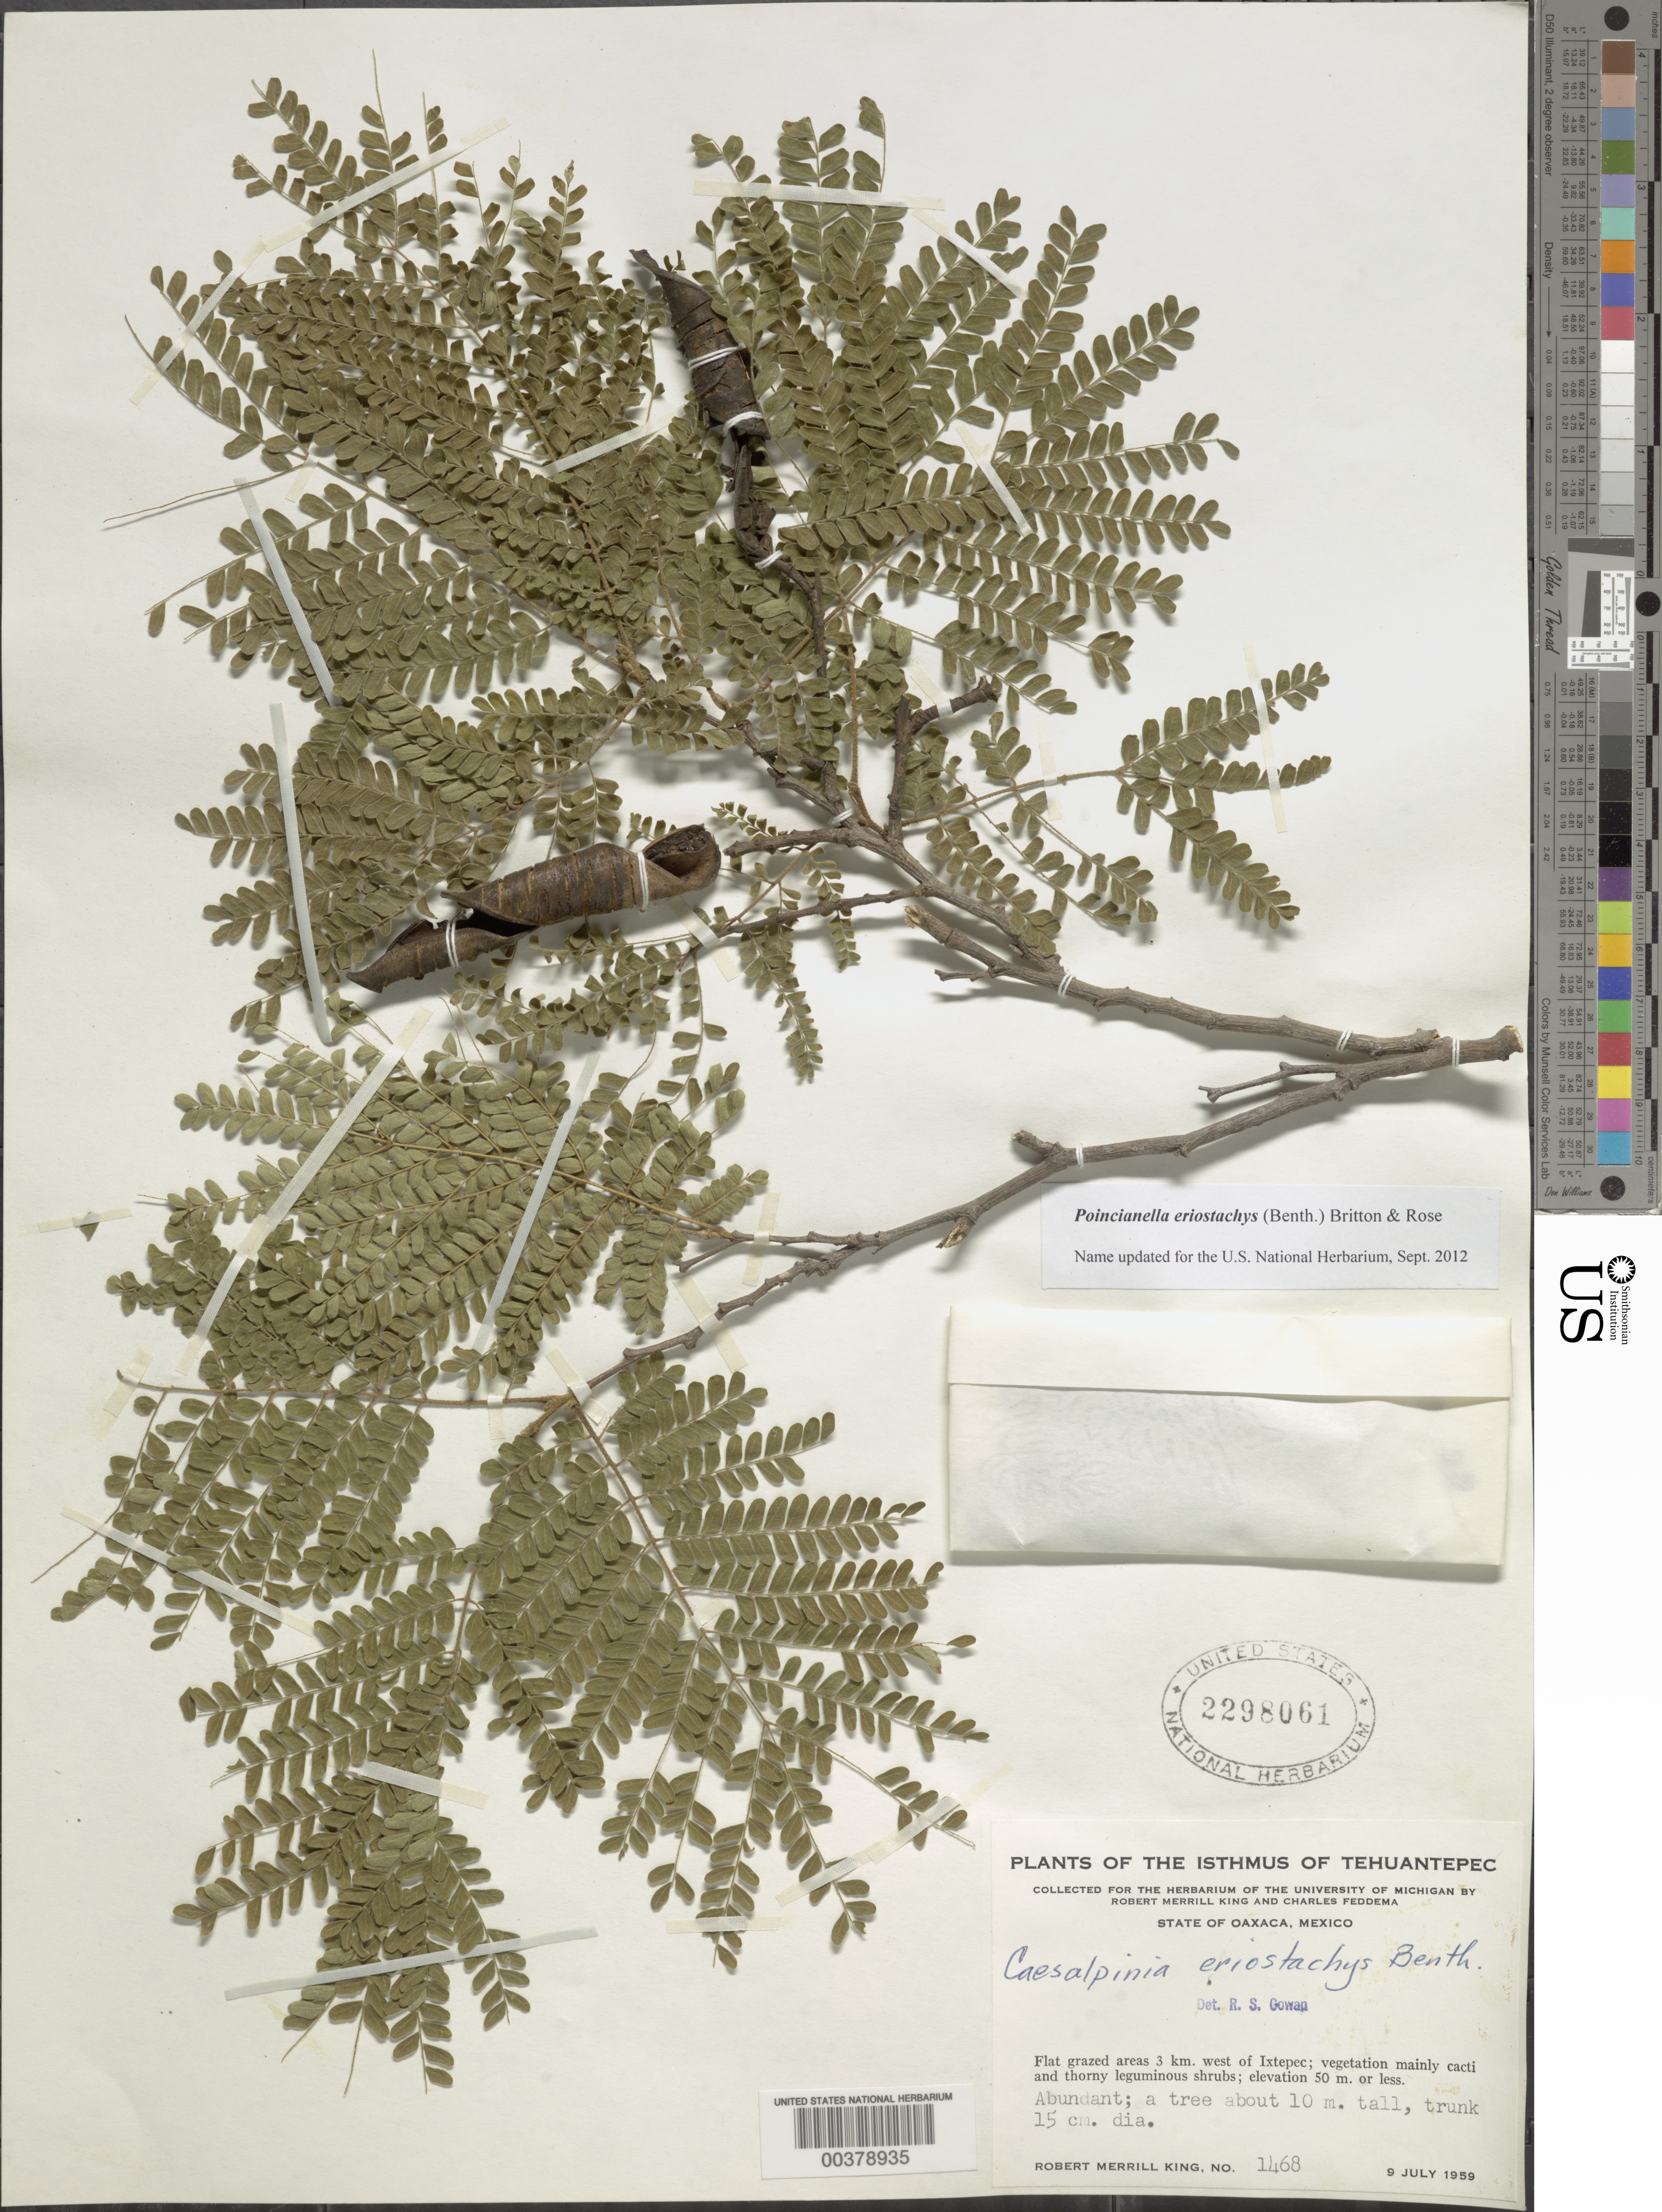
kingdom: Plantae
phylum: Tracheophyta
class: Magnoliopsida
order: Fabales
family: Fabaceae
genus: Cenostigma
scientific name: Cenostigma eriostachys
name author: (Benth.) Gagnon & G.P. Lewis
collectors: R. M. King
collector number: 1468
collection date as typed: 09 Jul 1959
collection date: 1959-07-09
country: Mexico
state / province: Oaxaca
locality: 3 km W of Ixtepec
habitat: Flat grazed areas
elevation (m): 50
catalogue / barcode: US 2298061